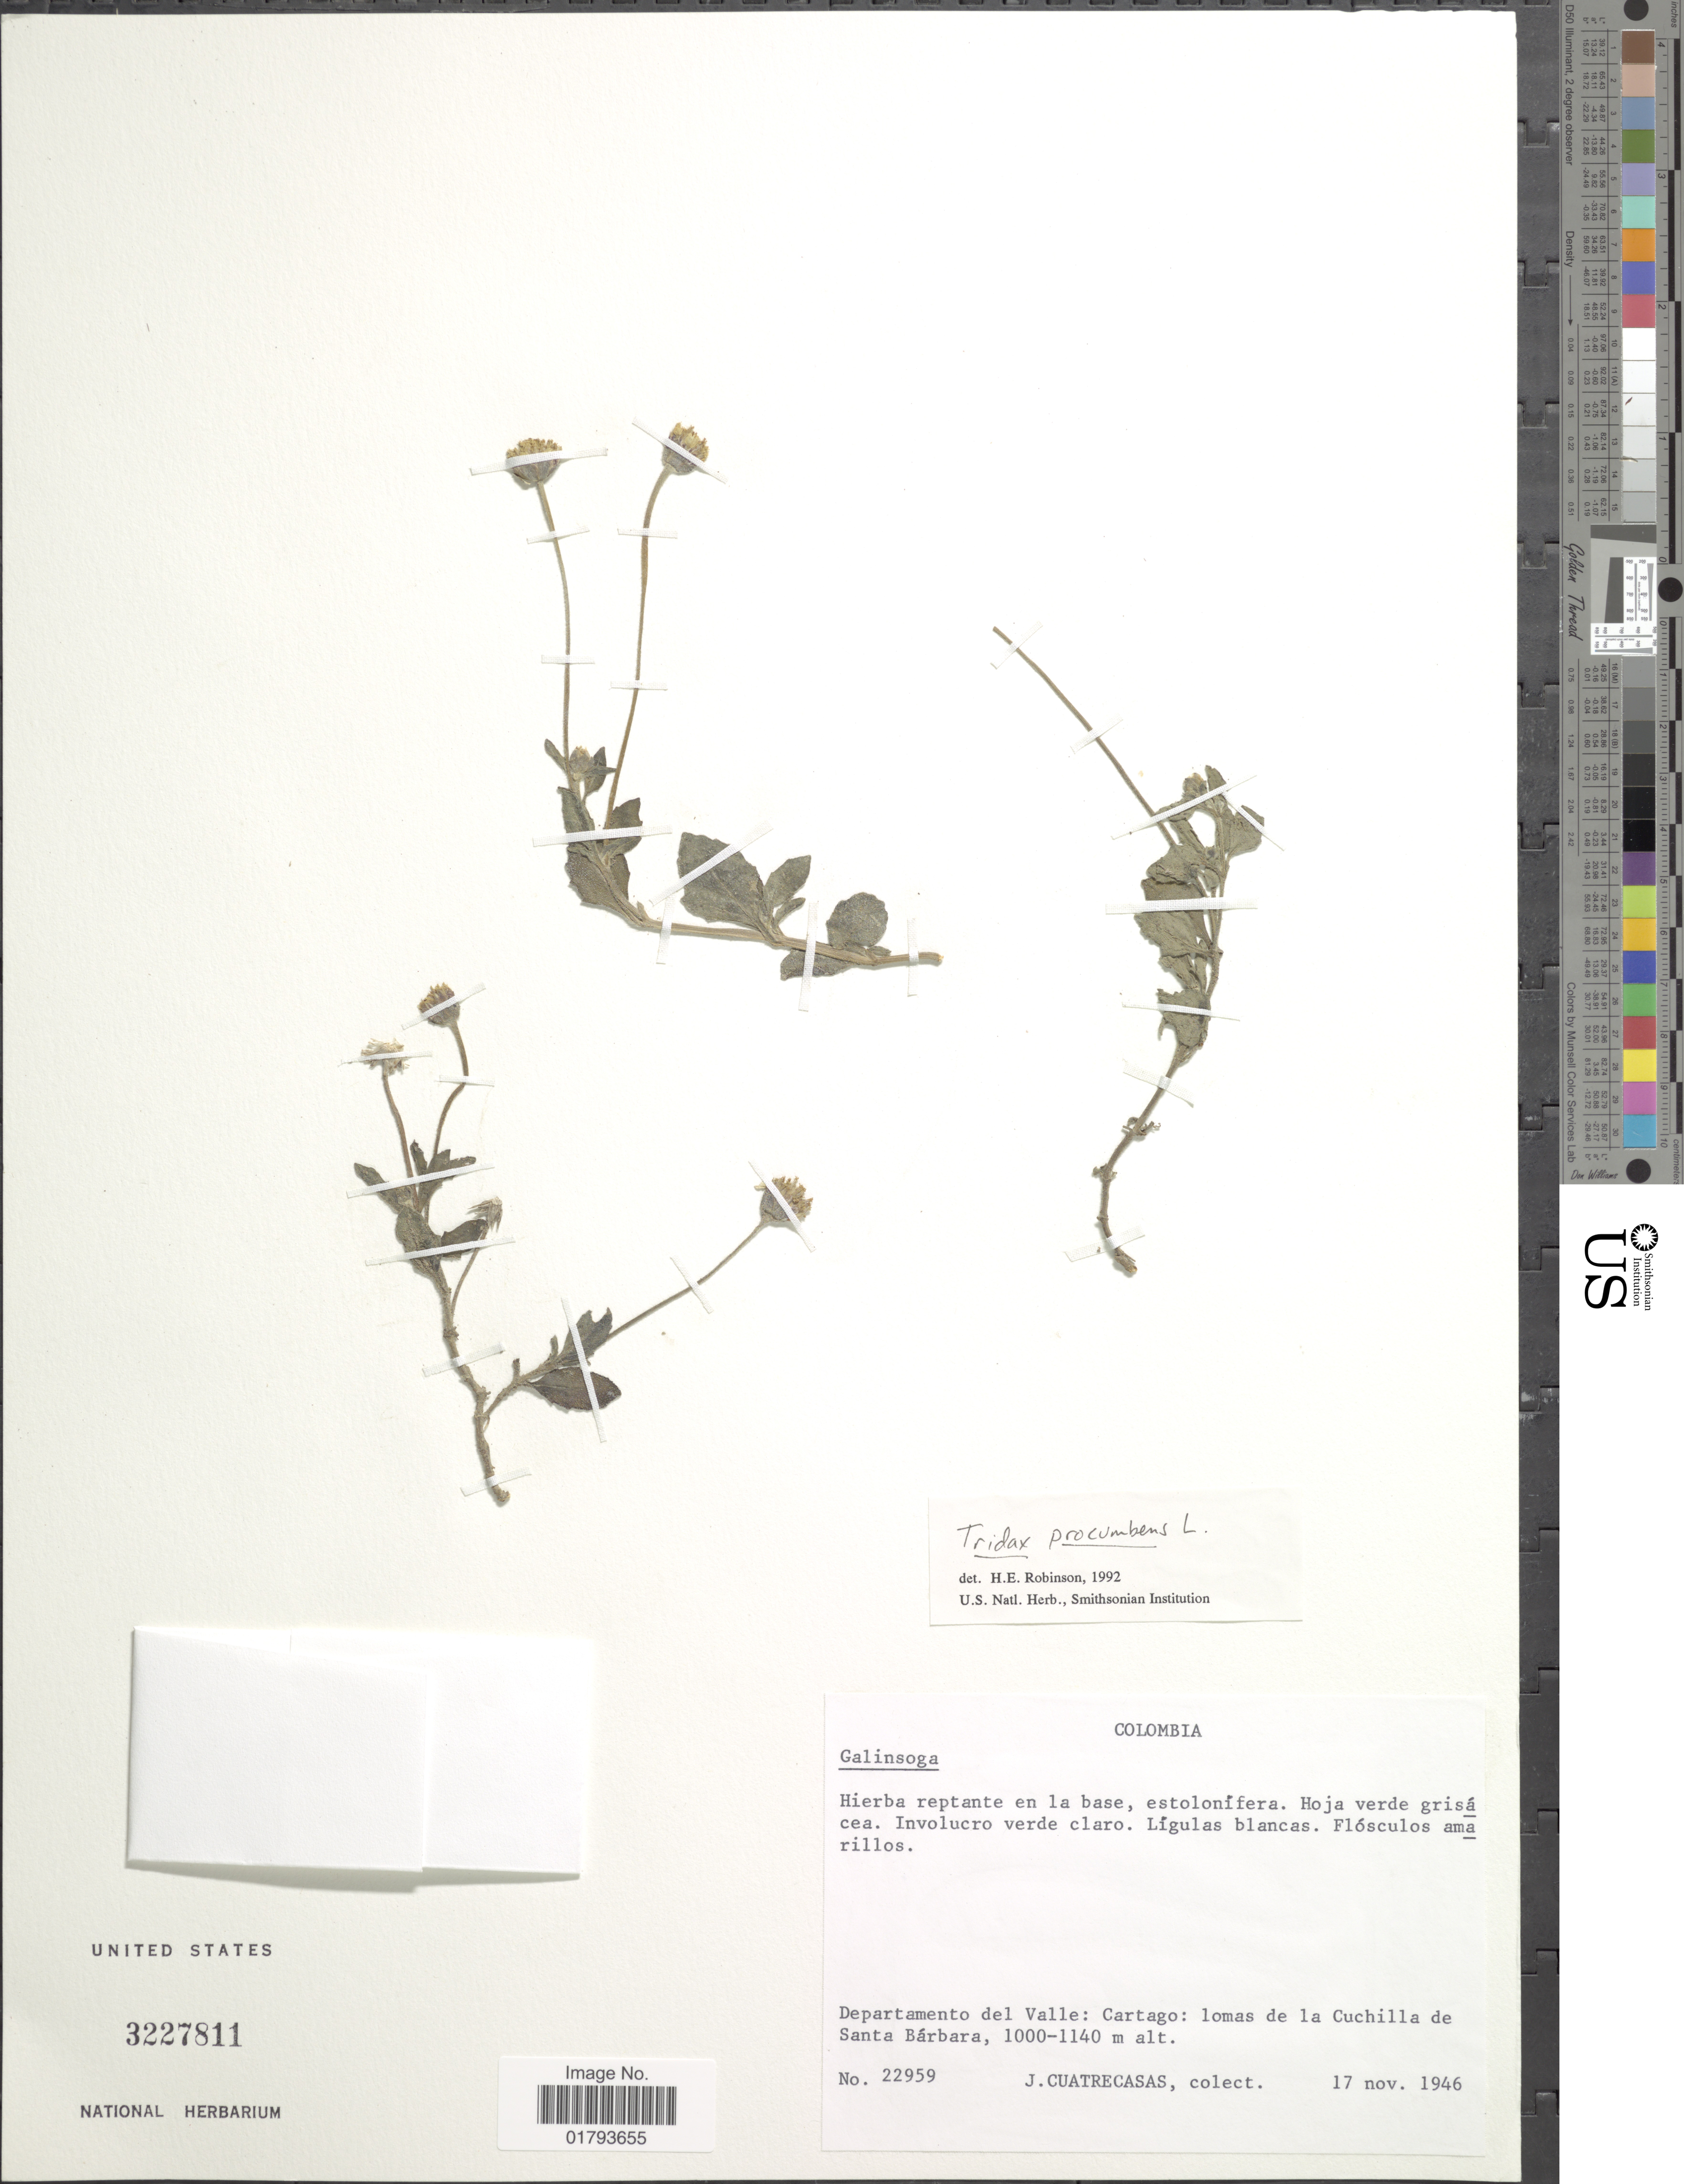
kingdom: Plantae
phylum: Tracheophyta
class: Magnoliopsida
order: Asterales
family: Asteraceae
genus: Tridax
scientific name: Tridax procumbens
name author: L.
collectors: J. Cuatrecasas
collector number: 22959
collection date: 1946-11-17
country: Colombia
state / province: Valle del Cauca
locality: Departamento del Valle: Cartago: lomas de la Cuchilla de Santa Bárbara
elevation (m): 1000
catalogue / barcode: US 3227811